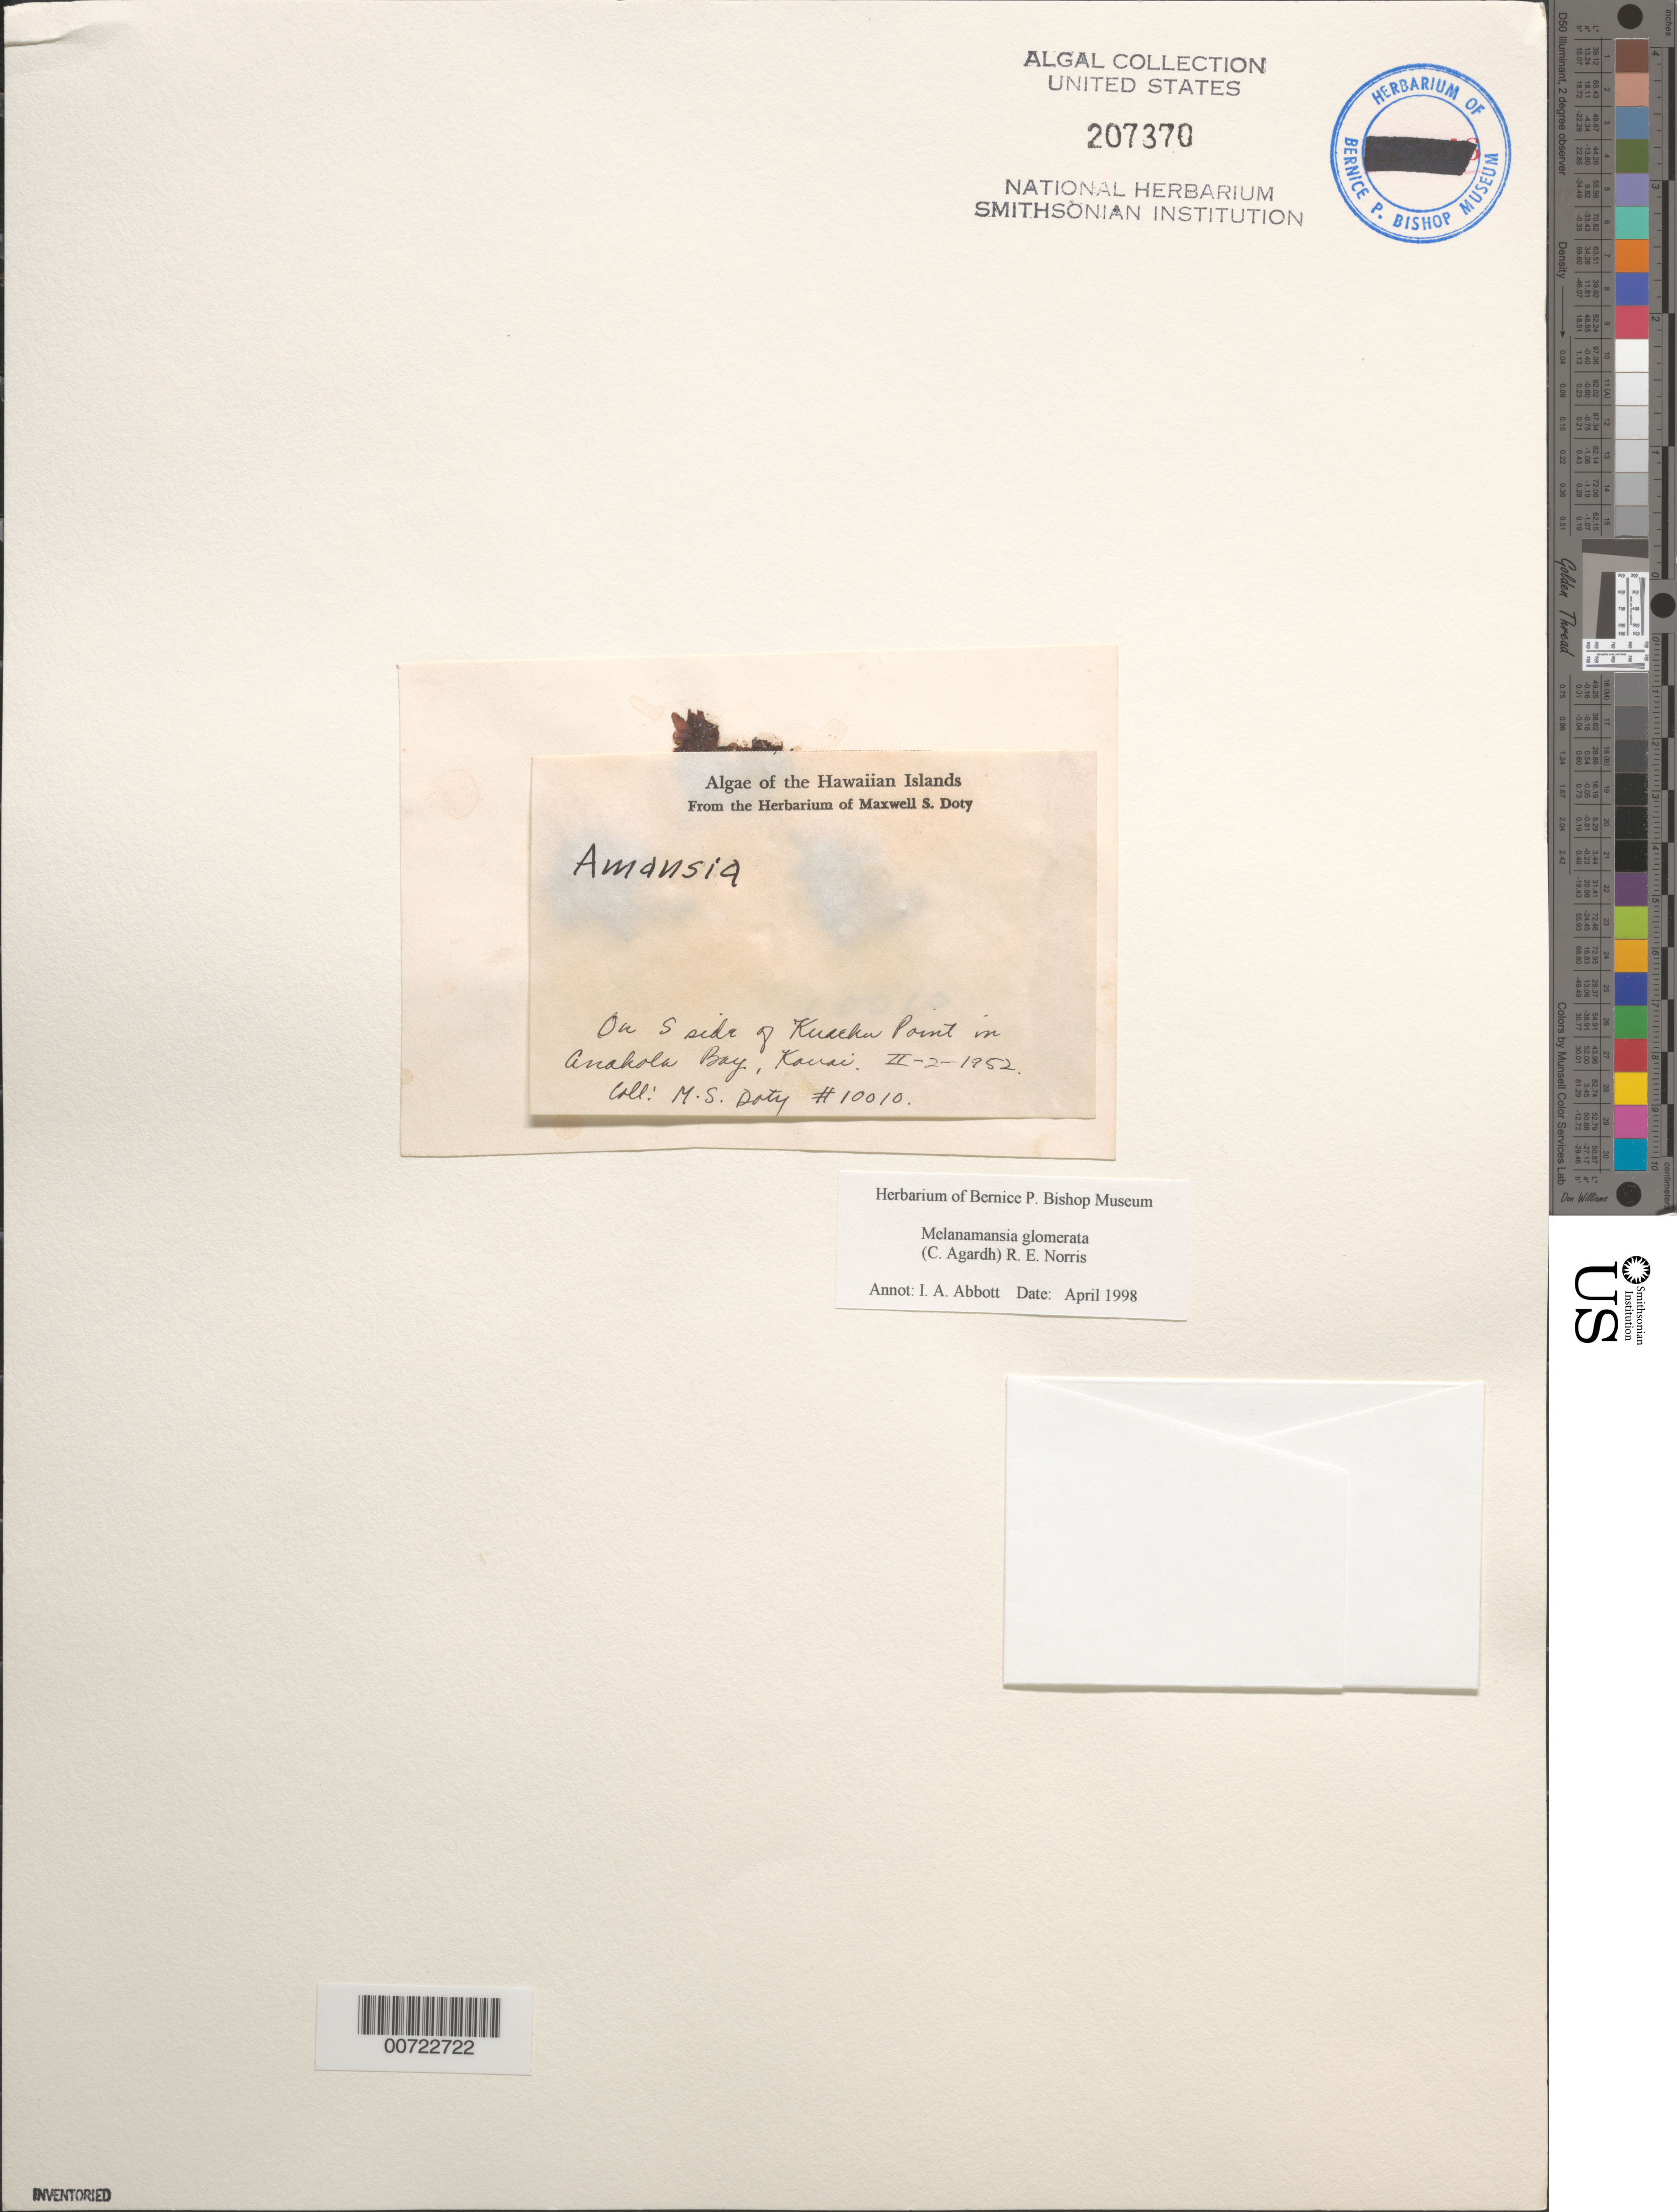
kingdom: Plantae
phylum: Rhodophyta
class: Florideophyceae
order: Ceramiales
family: Rhodomelaceae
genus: Amansia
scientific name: Amansia glomerata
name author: C. Agardh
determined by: Algae name updating Project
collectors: M. S. Doty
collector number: MSD 10010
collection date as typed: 02 Feb 1952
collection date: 1952-02-02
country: United States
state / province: Hawaii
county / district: Kauai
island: Kaua'i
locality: Anahola Bay, Kuaehu Point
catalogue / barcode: US 207370